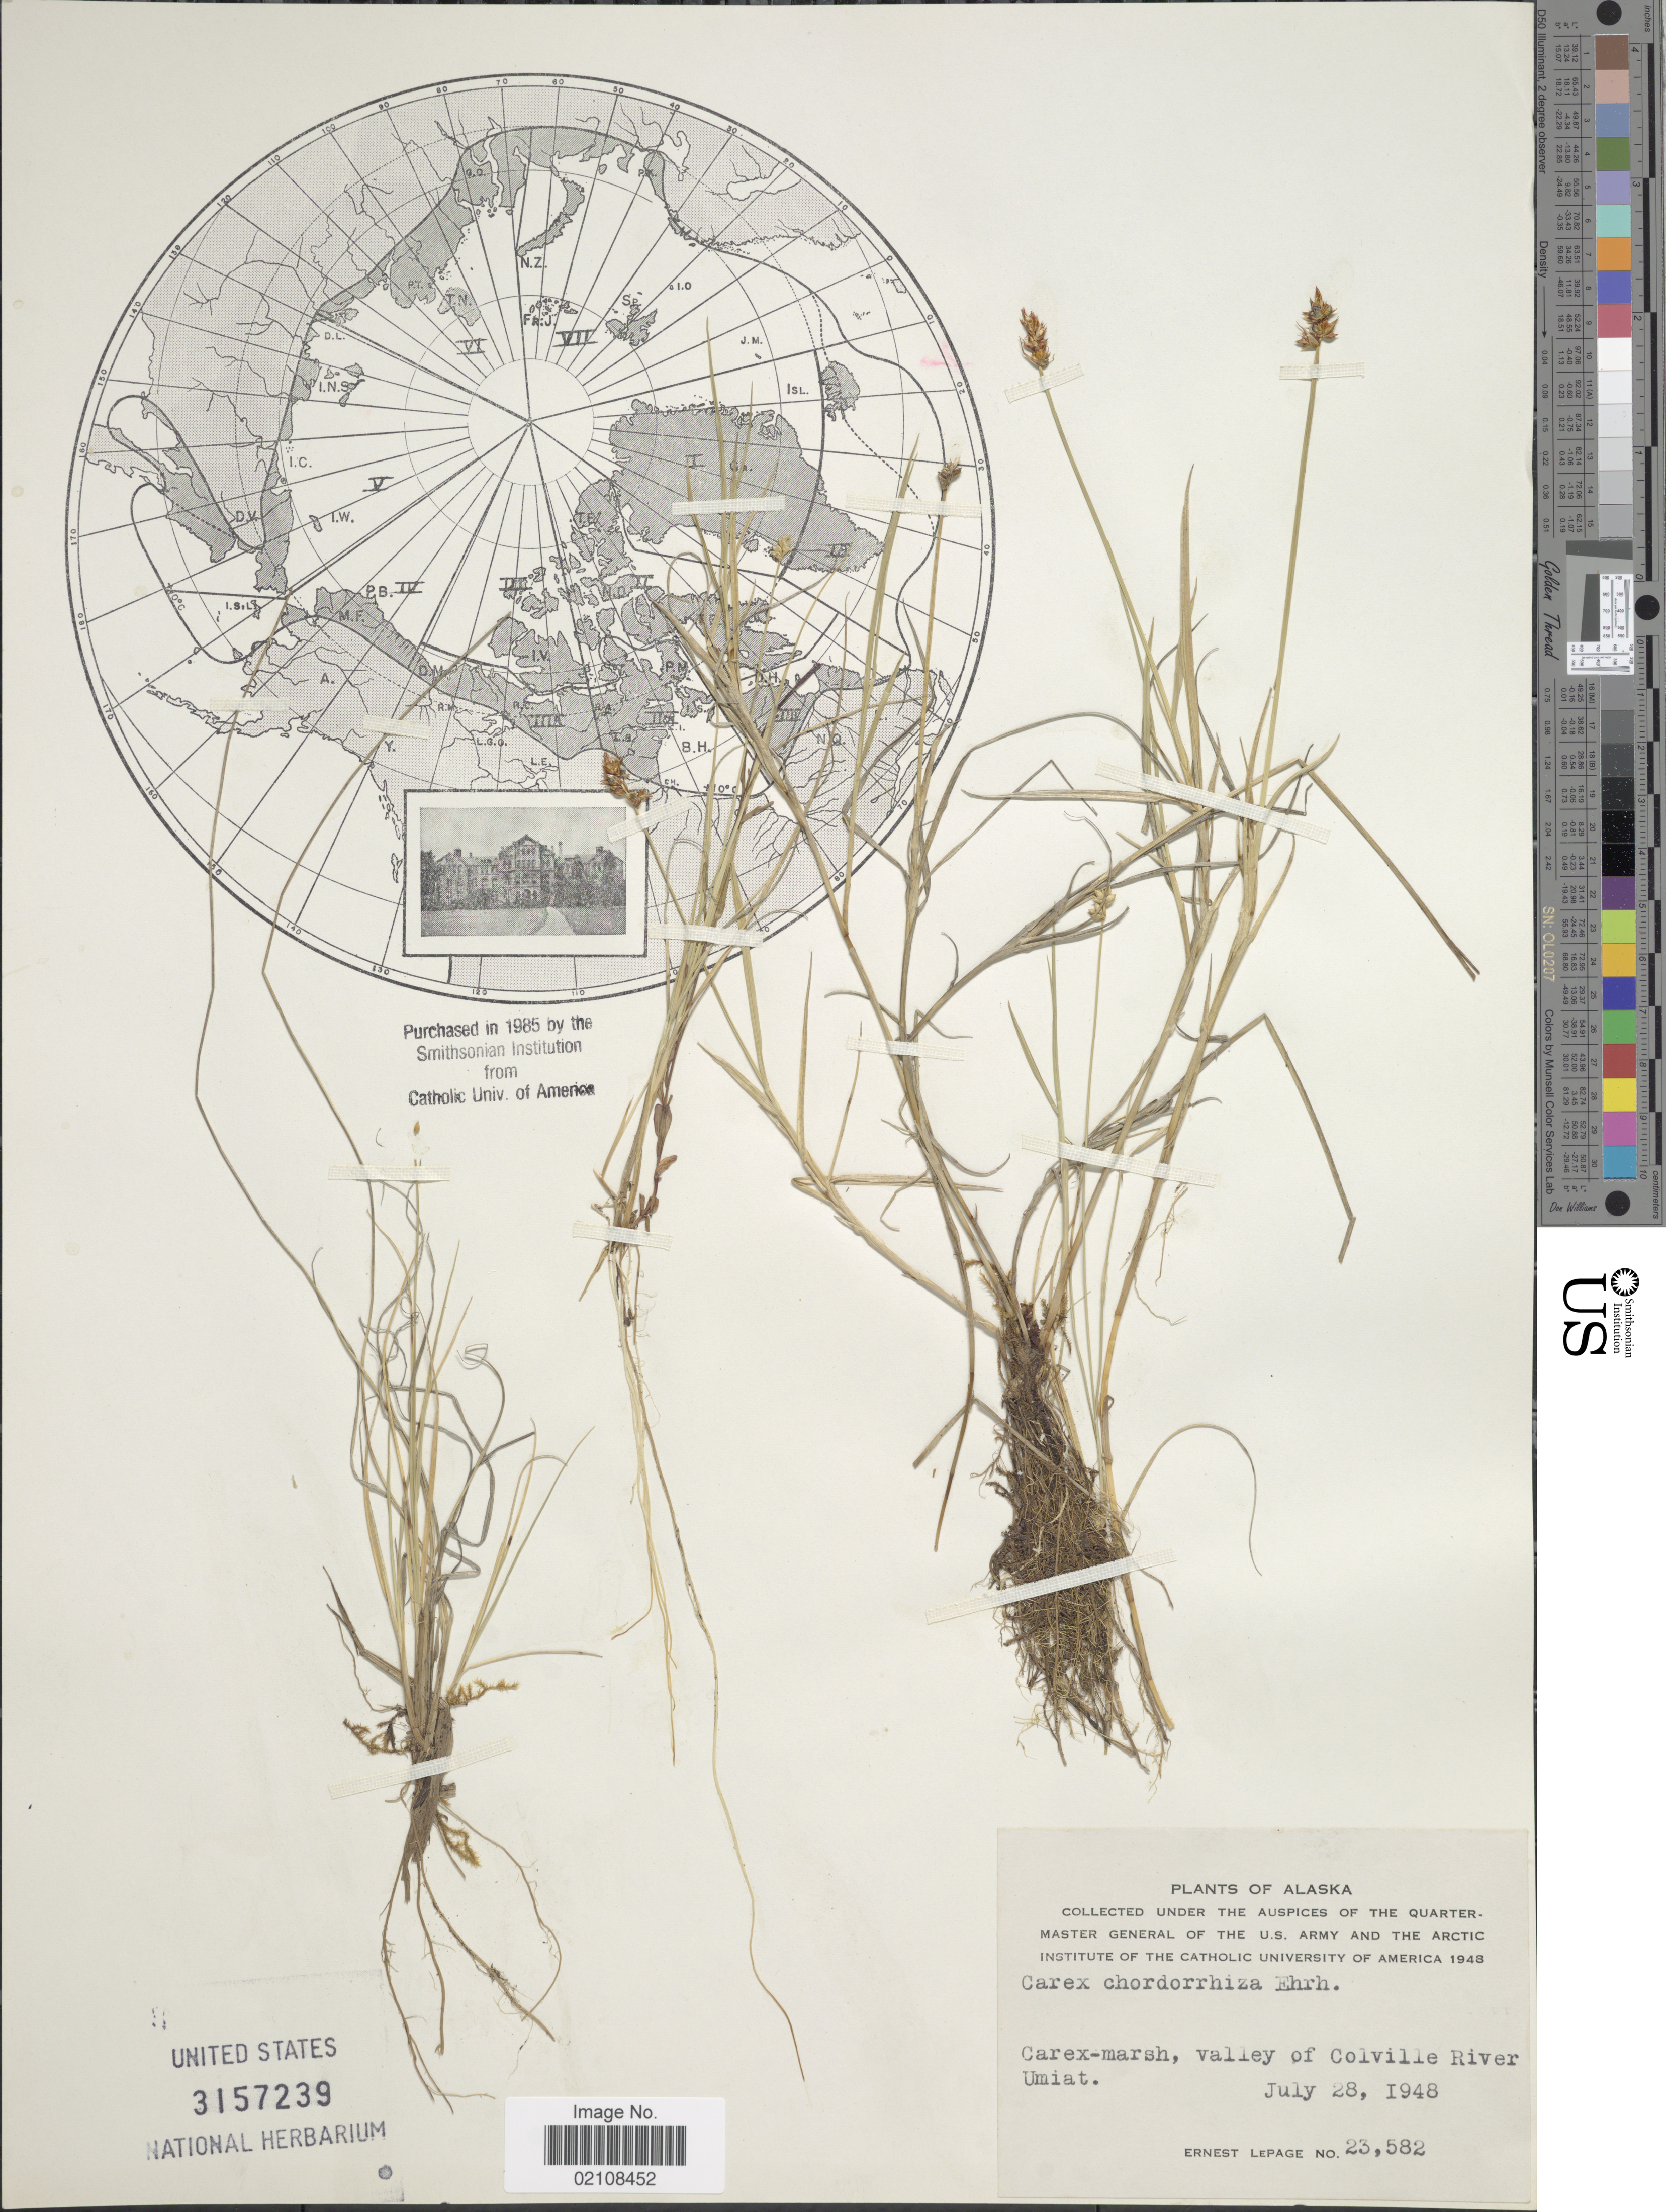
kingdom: Plantae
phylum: Tracheophyta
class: Liliopsida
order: Poales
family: Cyperaceae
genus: Carex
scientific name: Carex chordorrhiza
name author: L. f.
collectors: E. Lepage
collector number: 23582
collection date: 1948-07-28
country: United States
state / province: Alaska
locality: Carex-marsh, valley of Colville River Umiat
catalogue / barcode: US 3157239